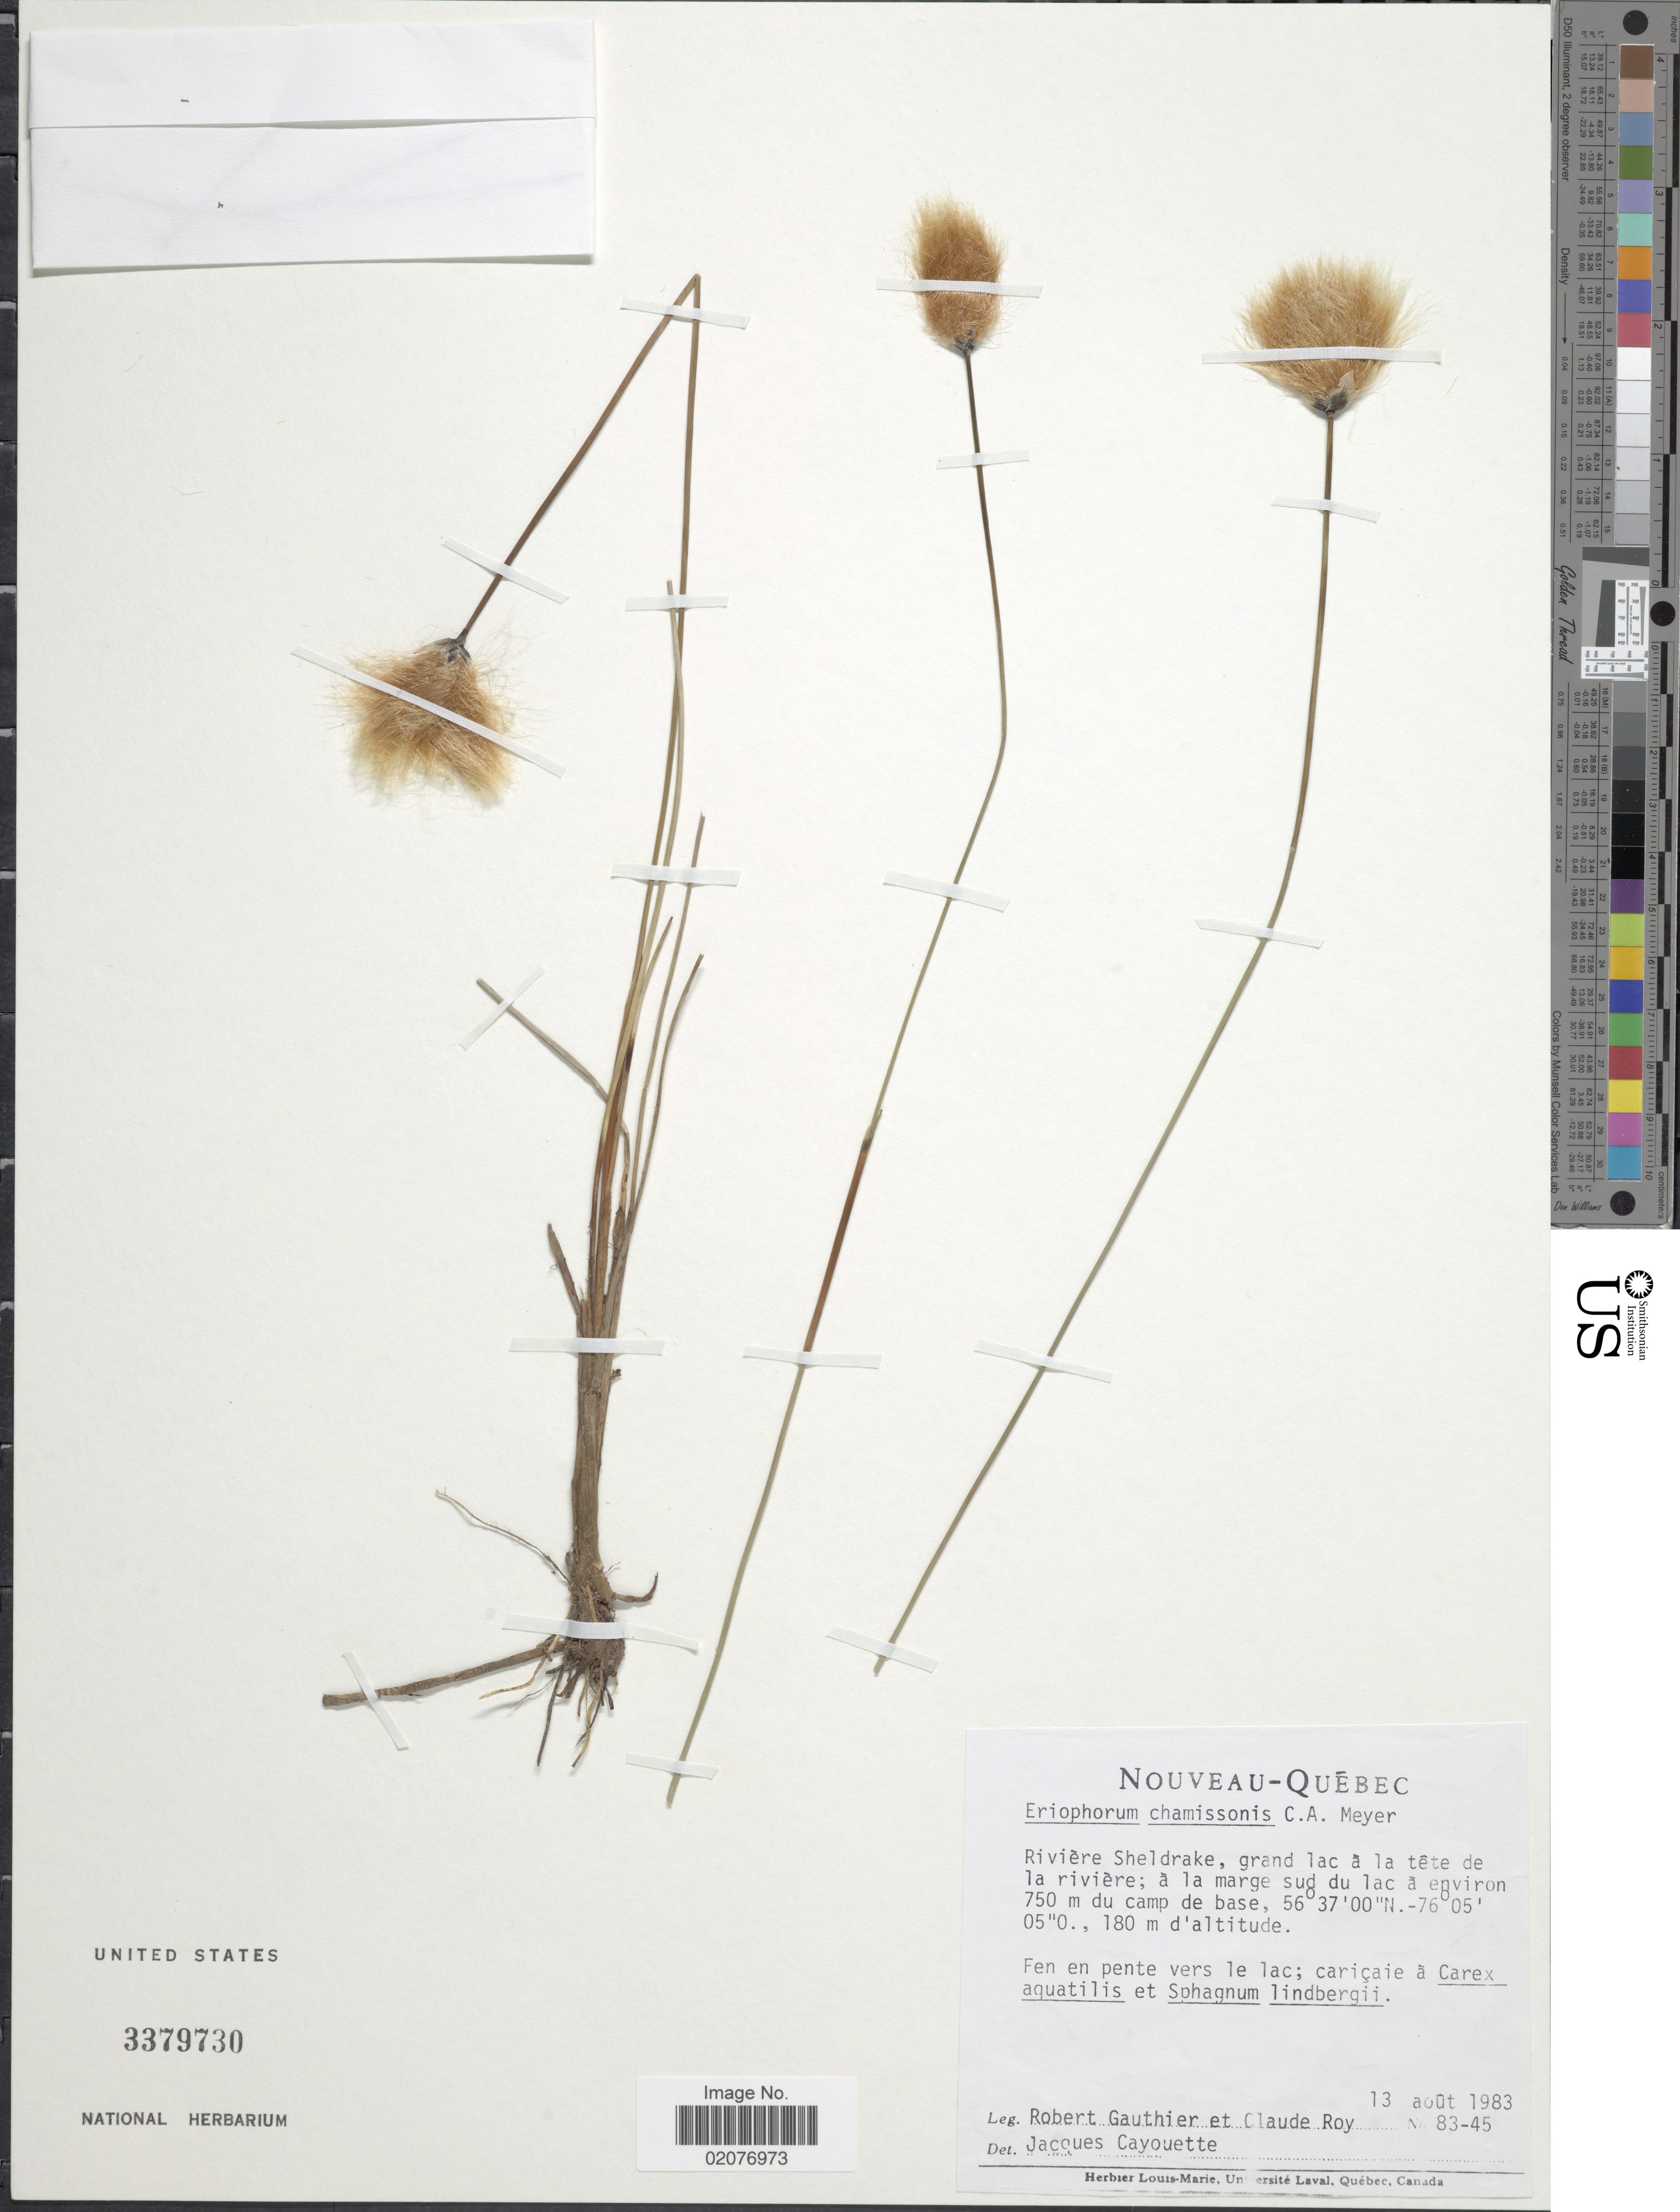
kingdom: Plantae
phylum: Tracheophyta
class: Liliopsida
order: Poales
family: Cyperaceae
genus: Eriophorum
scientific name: Eriophorum chamissonis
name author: C.A. Mey.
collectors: R. Gauthier & C. Roy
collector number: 83-45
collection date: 1983-08-13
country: Canada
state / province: Quebec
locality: Nouveau, Rivière Sheldrake, grand lac a la tête de la rivière; a la marge sud du lac a environ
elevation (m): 180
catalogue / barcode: US 3379730